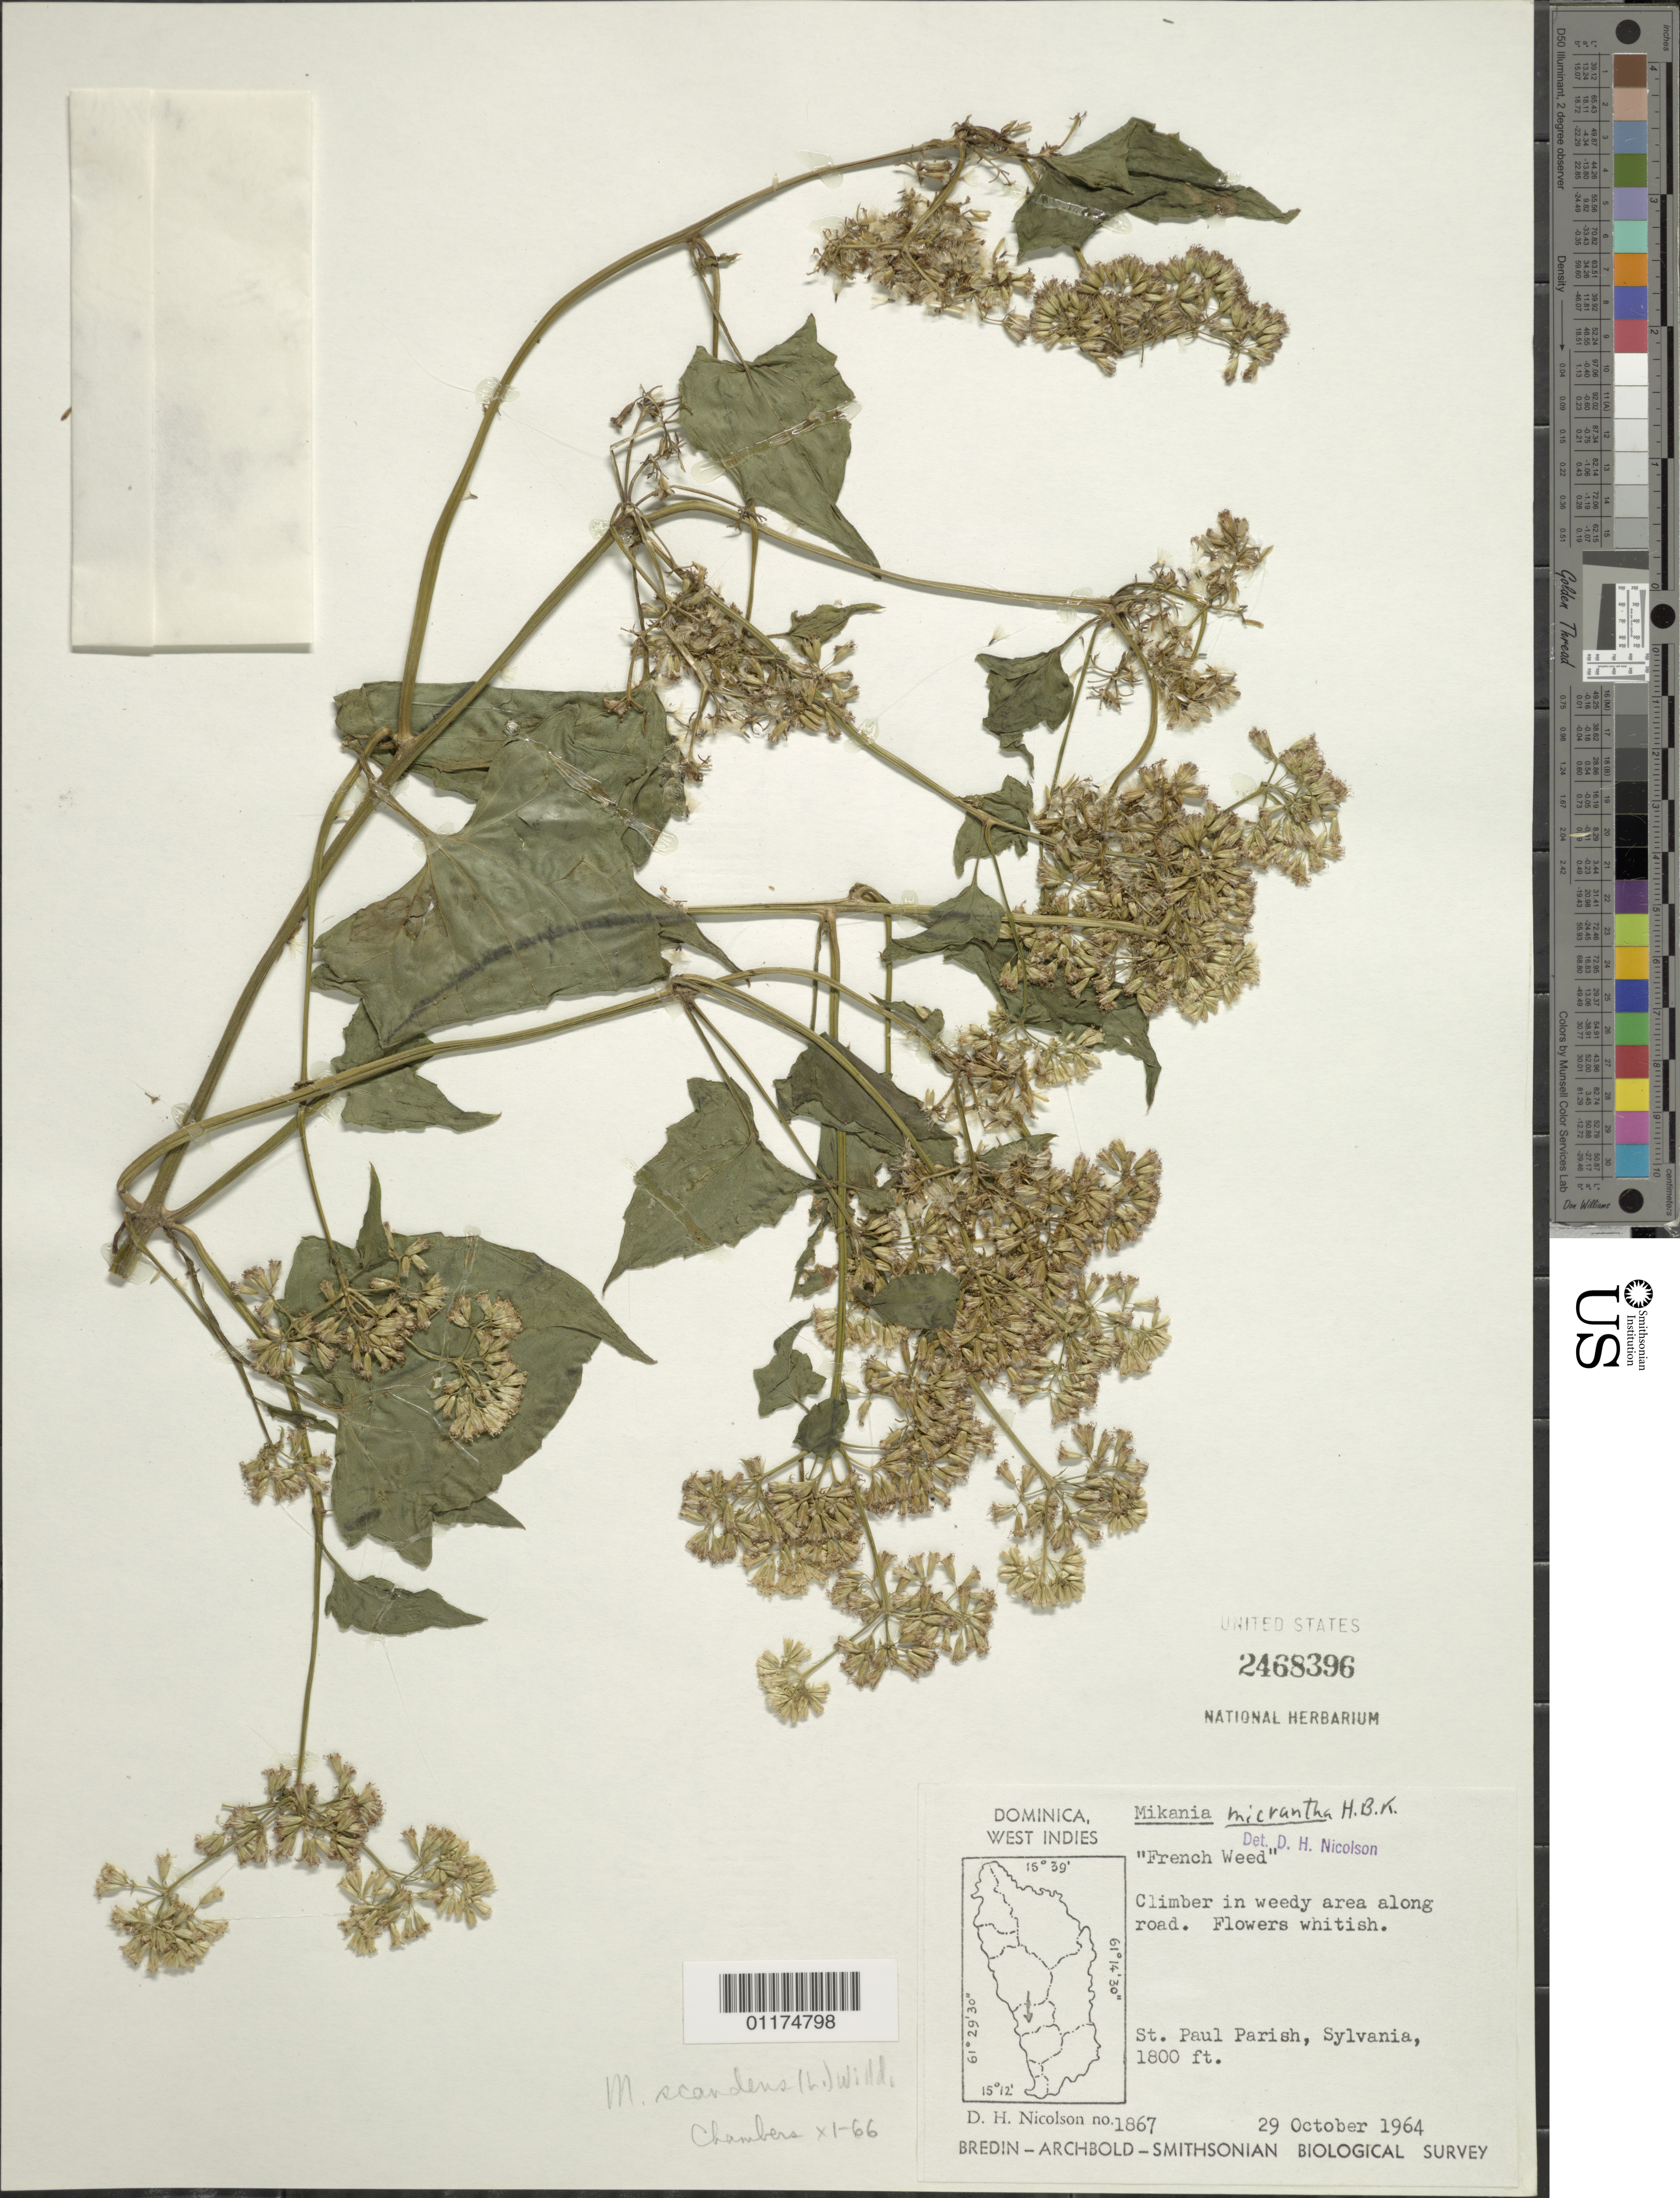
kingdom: Plantae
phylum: Tracheophyta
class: Magnoliopsida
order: Asterales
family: Asteraceae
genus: Mikania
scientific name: Mikania micrantha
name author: Kunth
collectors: D. H. Nicolson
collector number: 1867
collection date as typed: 29 Oct 1964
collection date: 1964-10-29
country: Dominica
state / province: St. Paul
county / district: Sylvania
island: Dominica I.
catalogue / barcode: US 2468396